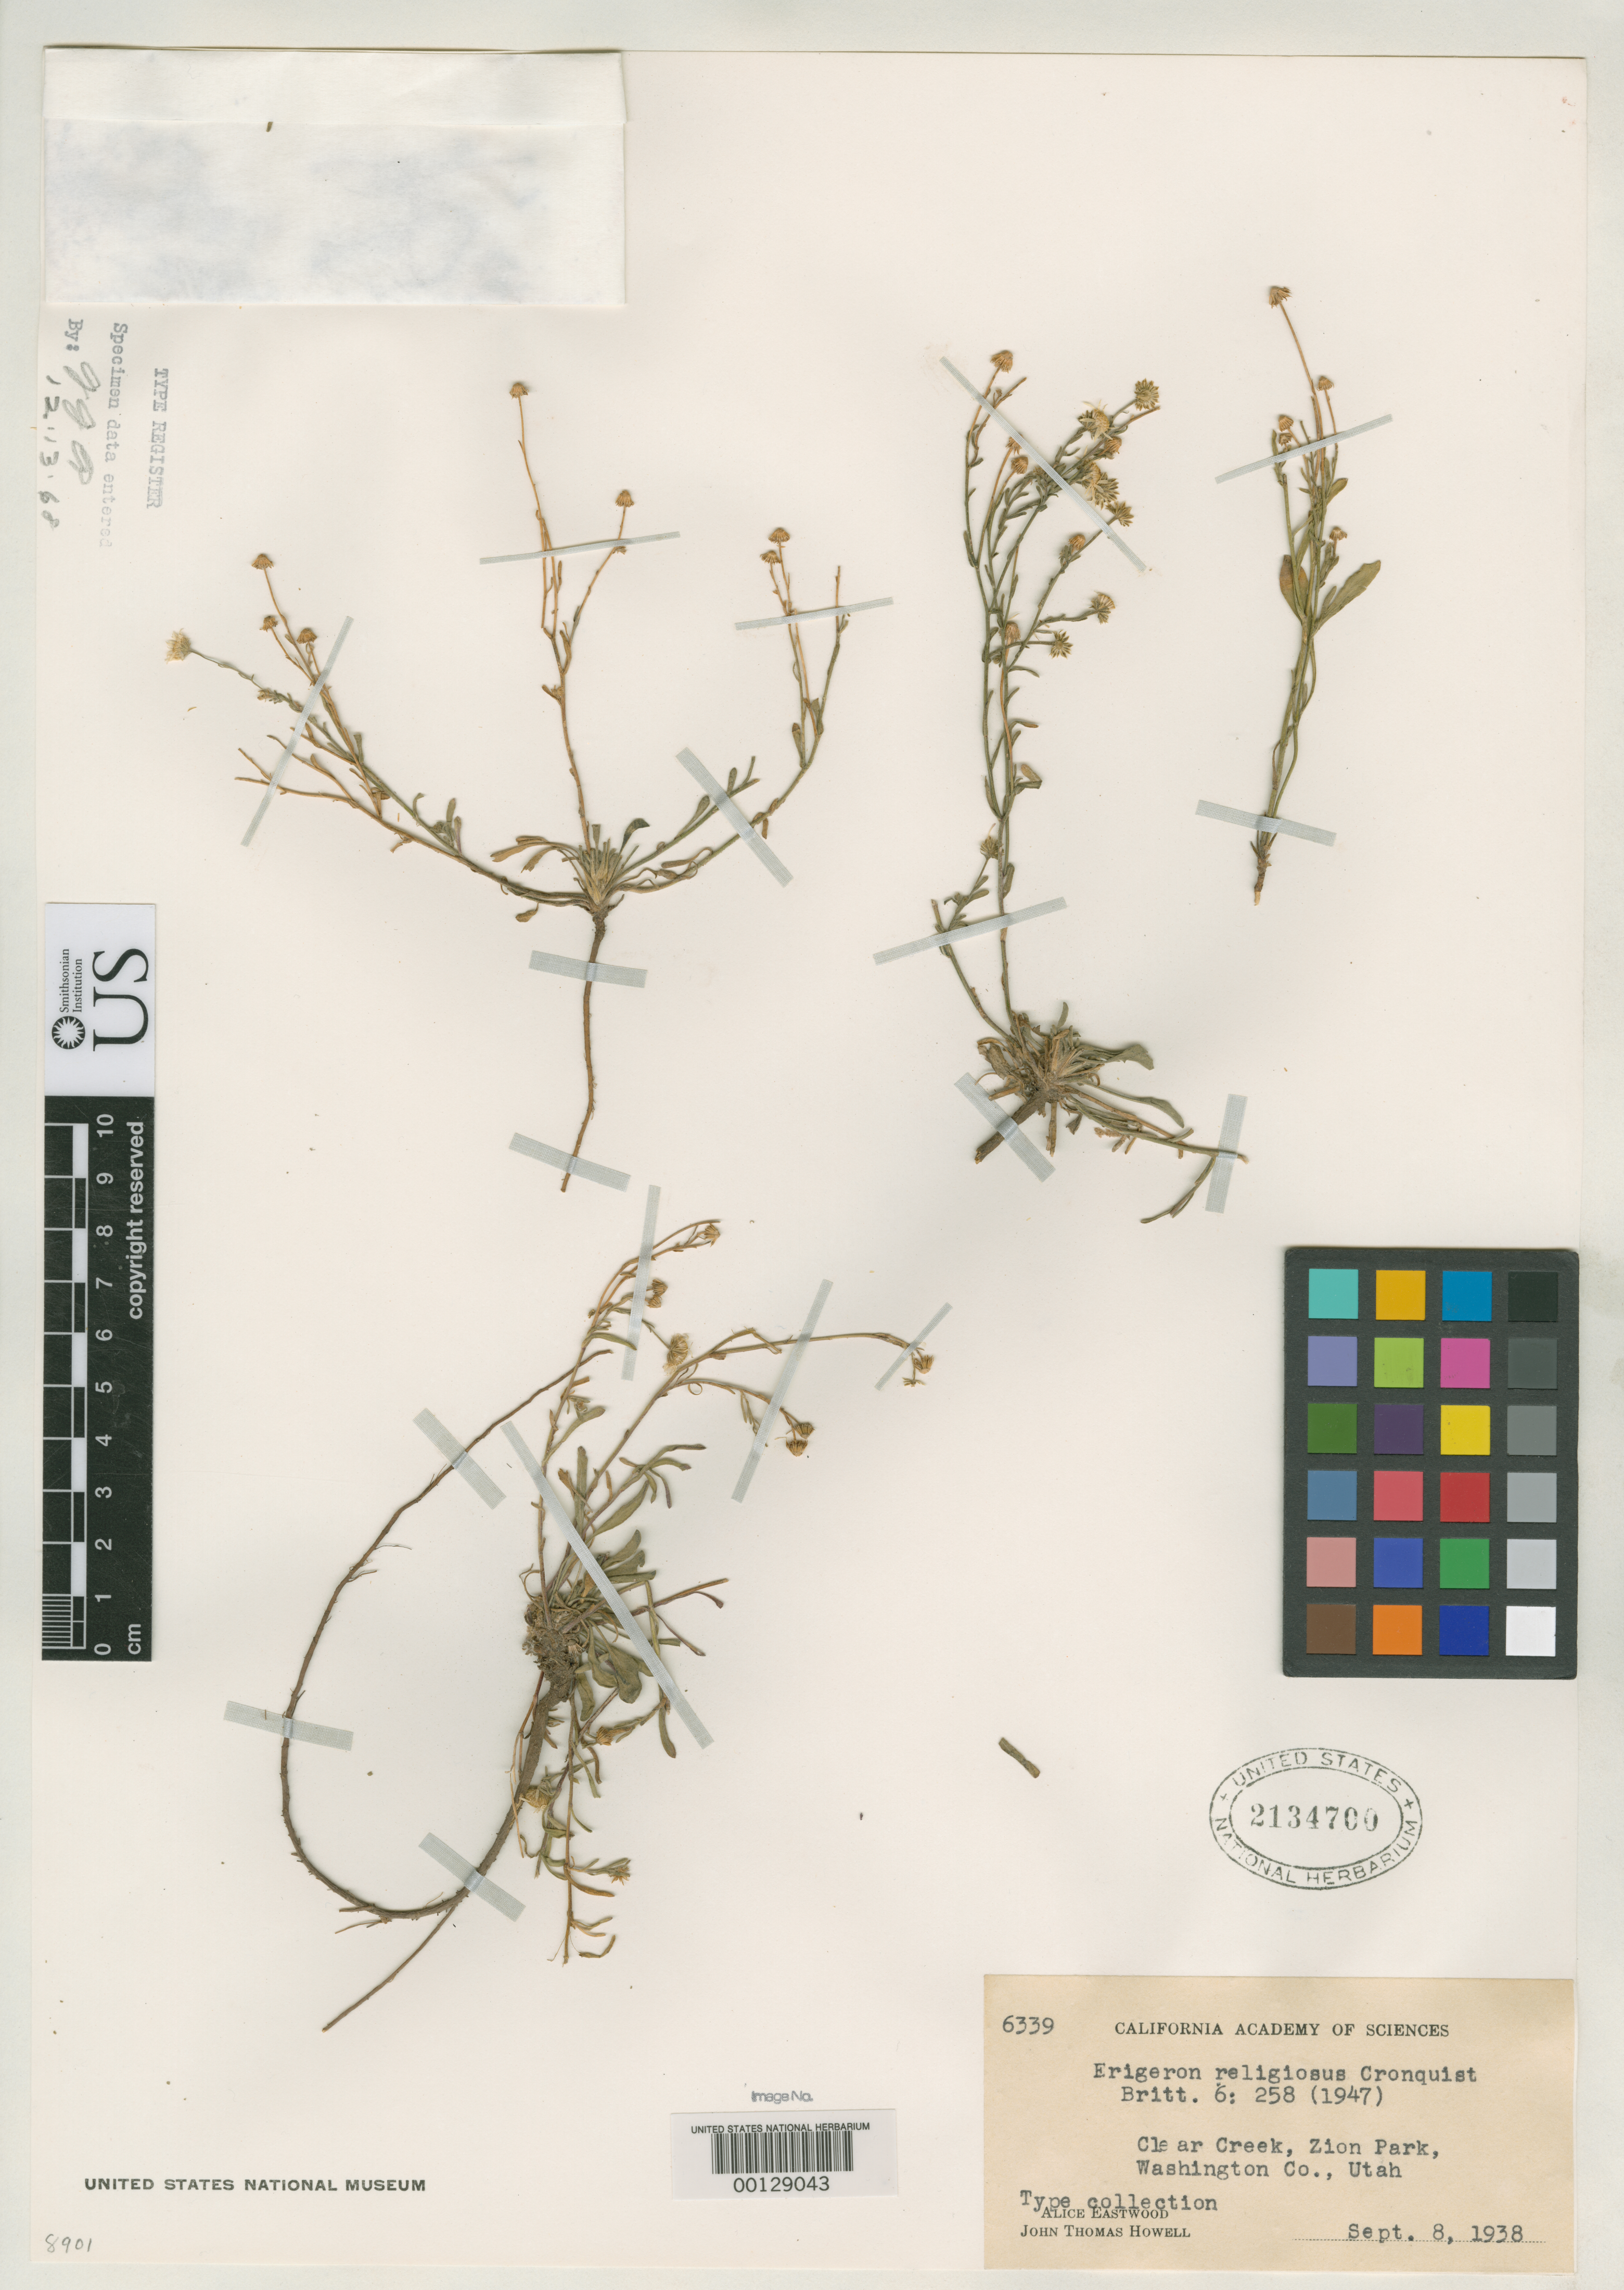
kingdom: Plantae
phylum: Tracheophyta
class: Magnoliopsida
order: Asterales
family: Asteraceae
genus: Erigeron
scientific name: Erigeron religiosus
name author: Cronq.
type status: Isotype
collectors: A. Eastwood & J. T. Howell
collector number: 6339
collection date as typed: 08 Sep 1938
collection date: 1938-09-08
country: United States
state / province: Utah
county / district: Washington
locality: Clear Creek, Zion Nat'l. Park.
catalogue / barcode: US 2134700